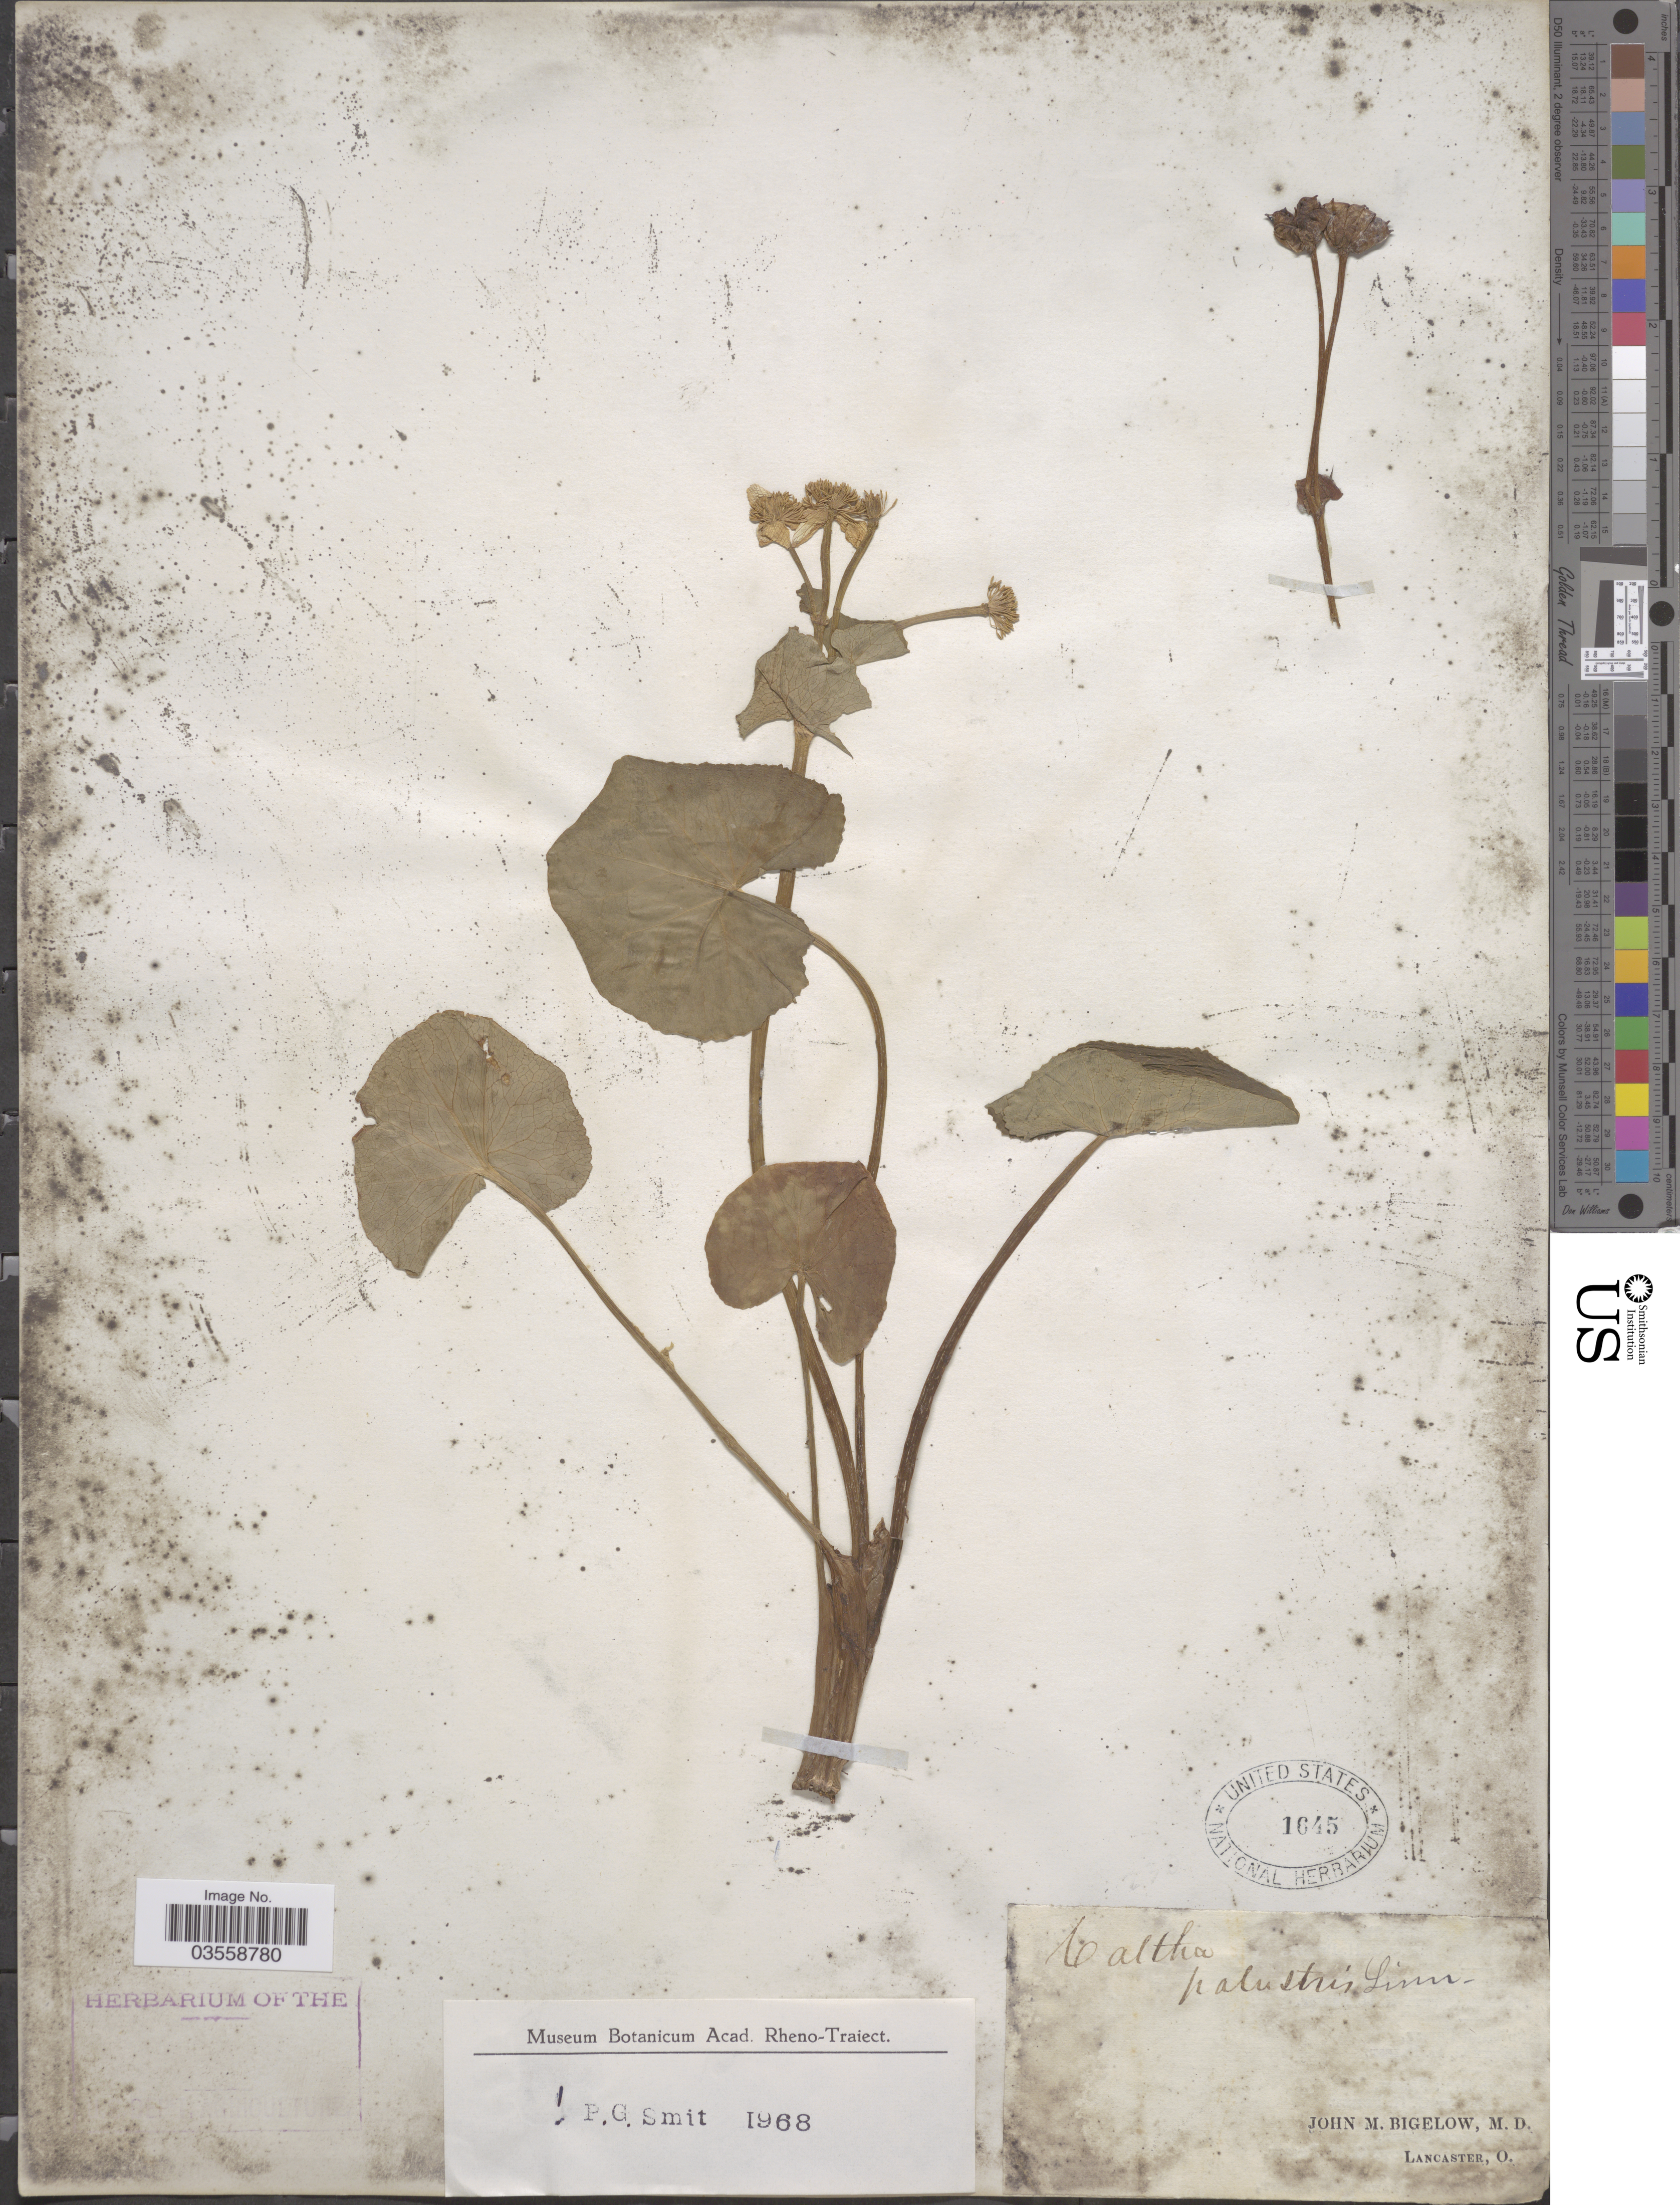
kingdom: Plantae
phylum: Tracheophyta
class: Magnoliopsida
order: Ranunculales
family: Ranunculaceae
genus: Caltha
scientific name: Caltha palustris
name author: L.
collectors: J. M. Bigelow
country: United States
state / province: Ohio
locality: Lancaster.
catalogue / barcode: US 1645